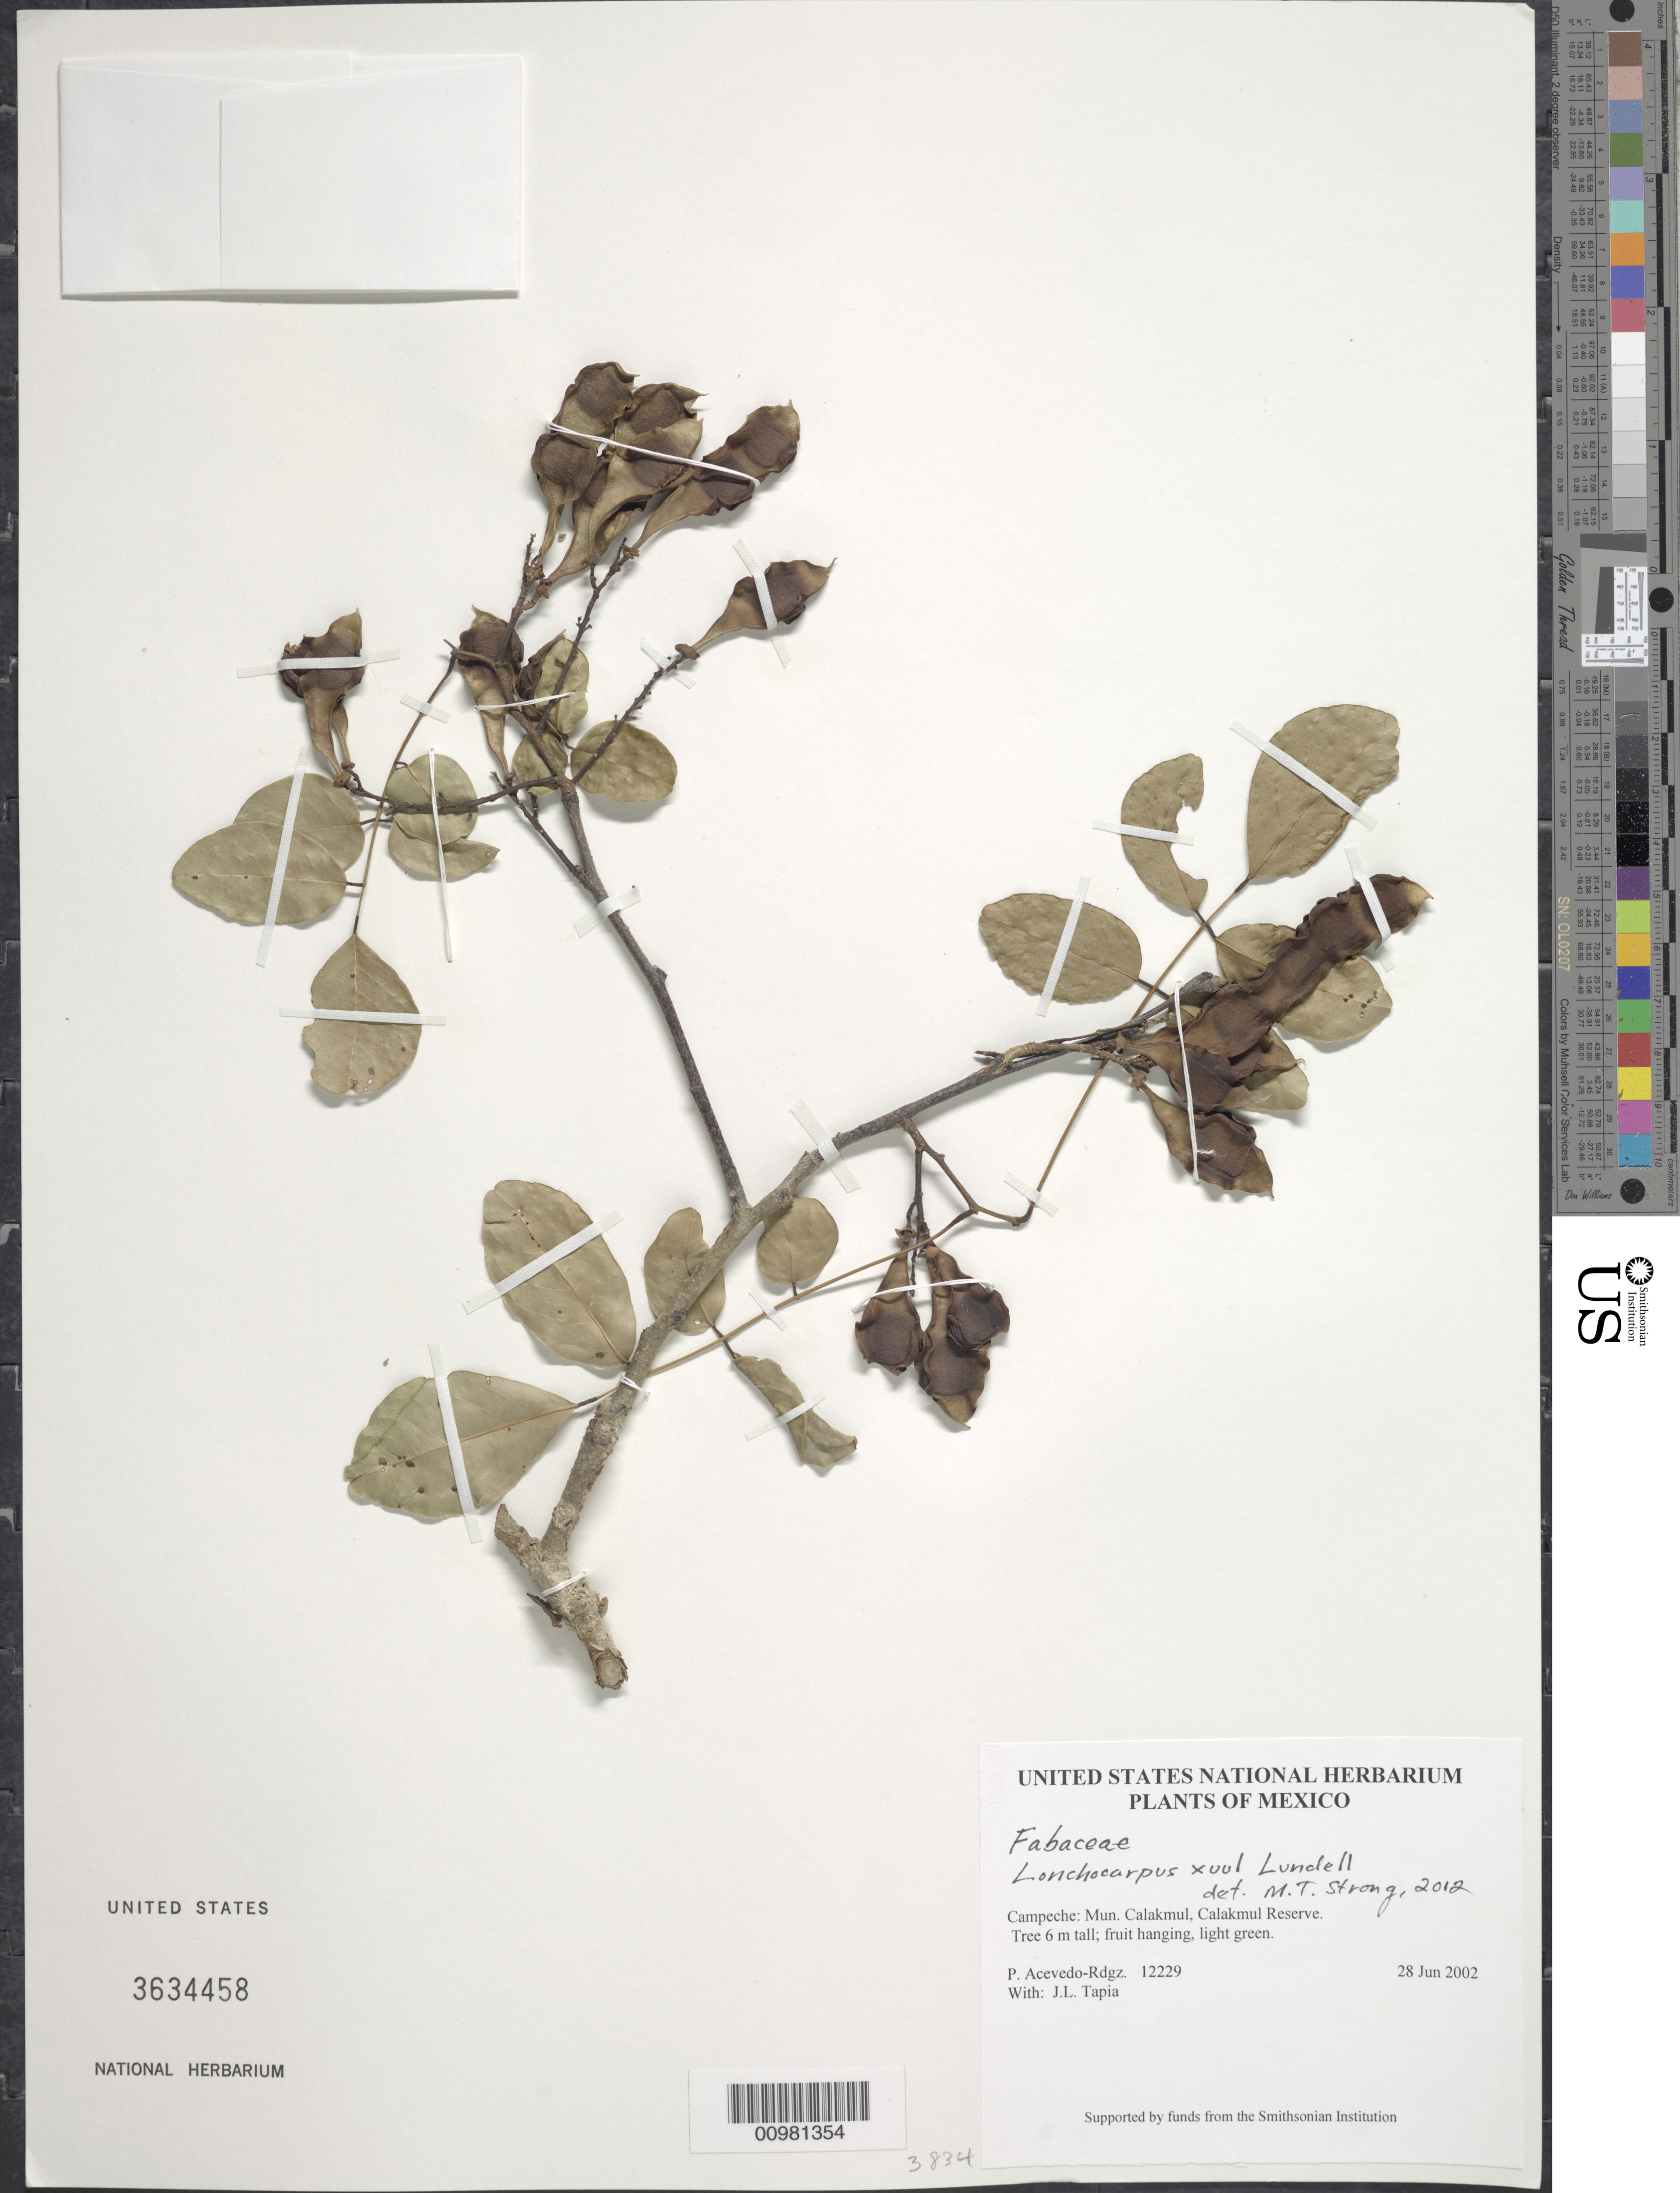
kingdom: Plantae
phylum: Tracheophyta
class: Magnoliopsida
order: Fabales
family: Fabaceae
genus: Lonchocarpus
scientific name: Lonchocarpus xuul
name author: Lundell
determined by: Strong, M. T., (US), Smithsonian Institution - National Museum of Natural History (UNITED STATES)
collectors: P. Acevedo-Rodr. & J. L. Tapia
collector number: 12229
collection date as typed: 28 Jun 2002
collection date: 2002-06-28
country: Mexico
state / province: Campeche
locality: Campeche: Mun. Calakmul, Calakmul Reserve.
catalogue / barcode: US 3634458